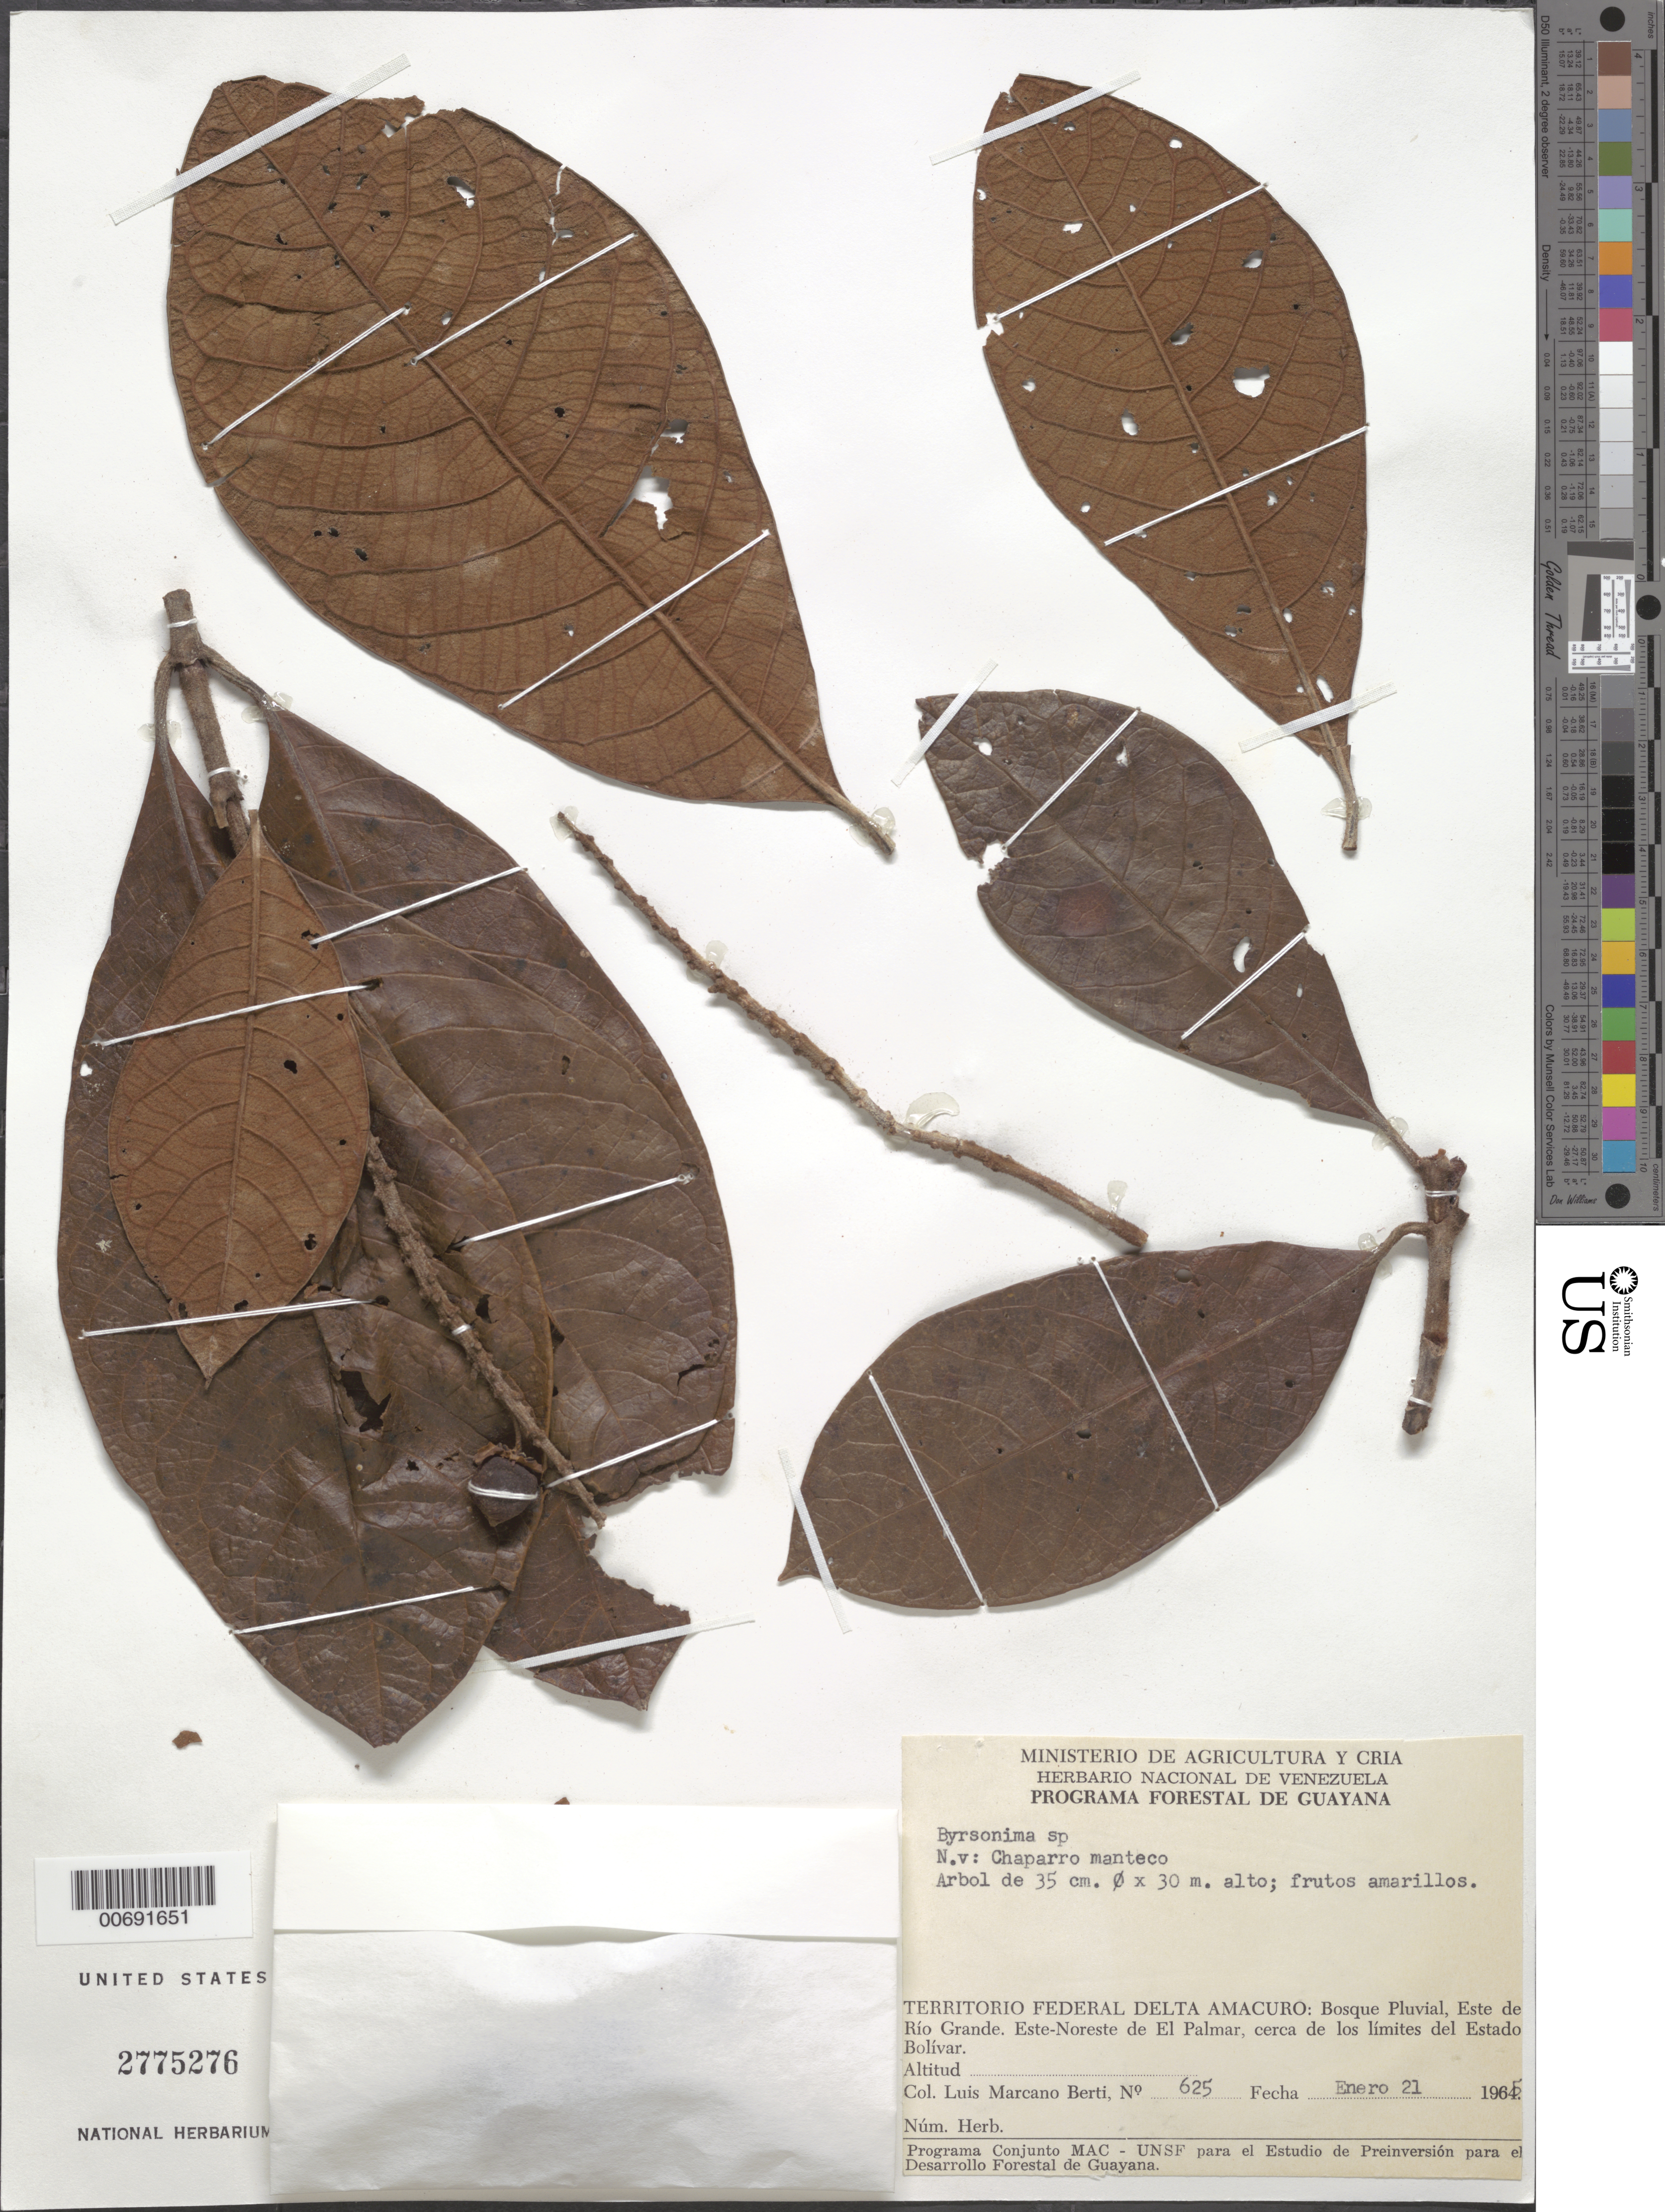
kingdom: Plantae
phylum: Tracheophyta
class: Magnoliopsida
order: Malpighiales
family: Malpighiaceae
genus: Byrsonima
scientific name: Byrsonima sp.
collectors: L. Marcano-Berti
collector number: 625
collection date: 1965-01-21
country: Venezuela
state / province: Delta Amacuro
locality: Territorio Federal Delta Amacuro: Bosque Pluvial, Este de Río Grande. Este-Noreste de El Palmar, cerca de los límites del Estado Bolívar.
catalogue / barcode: US 2775276